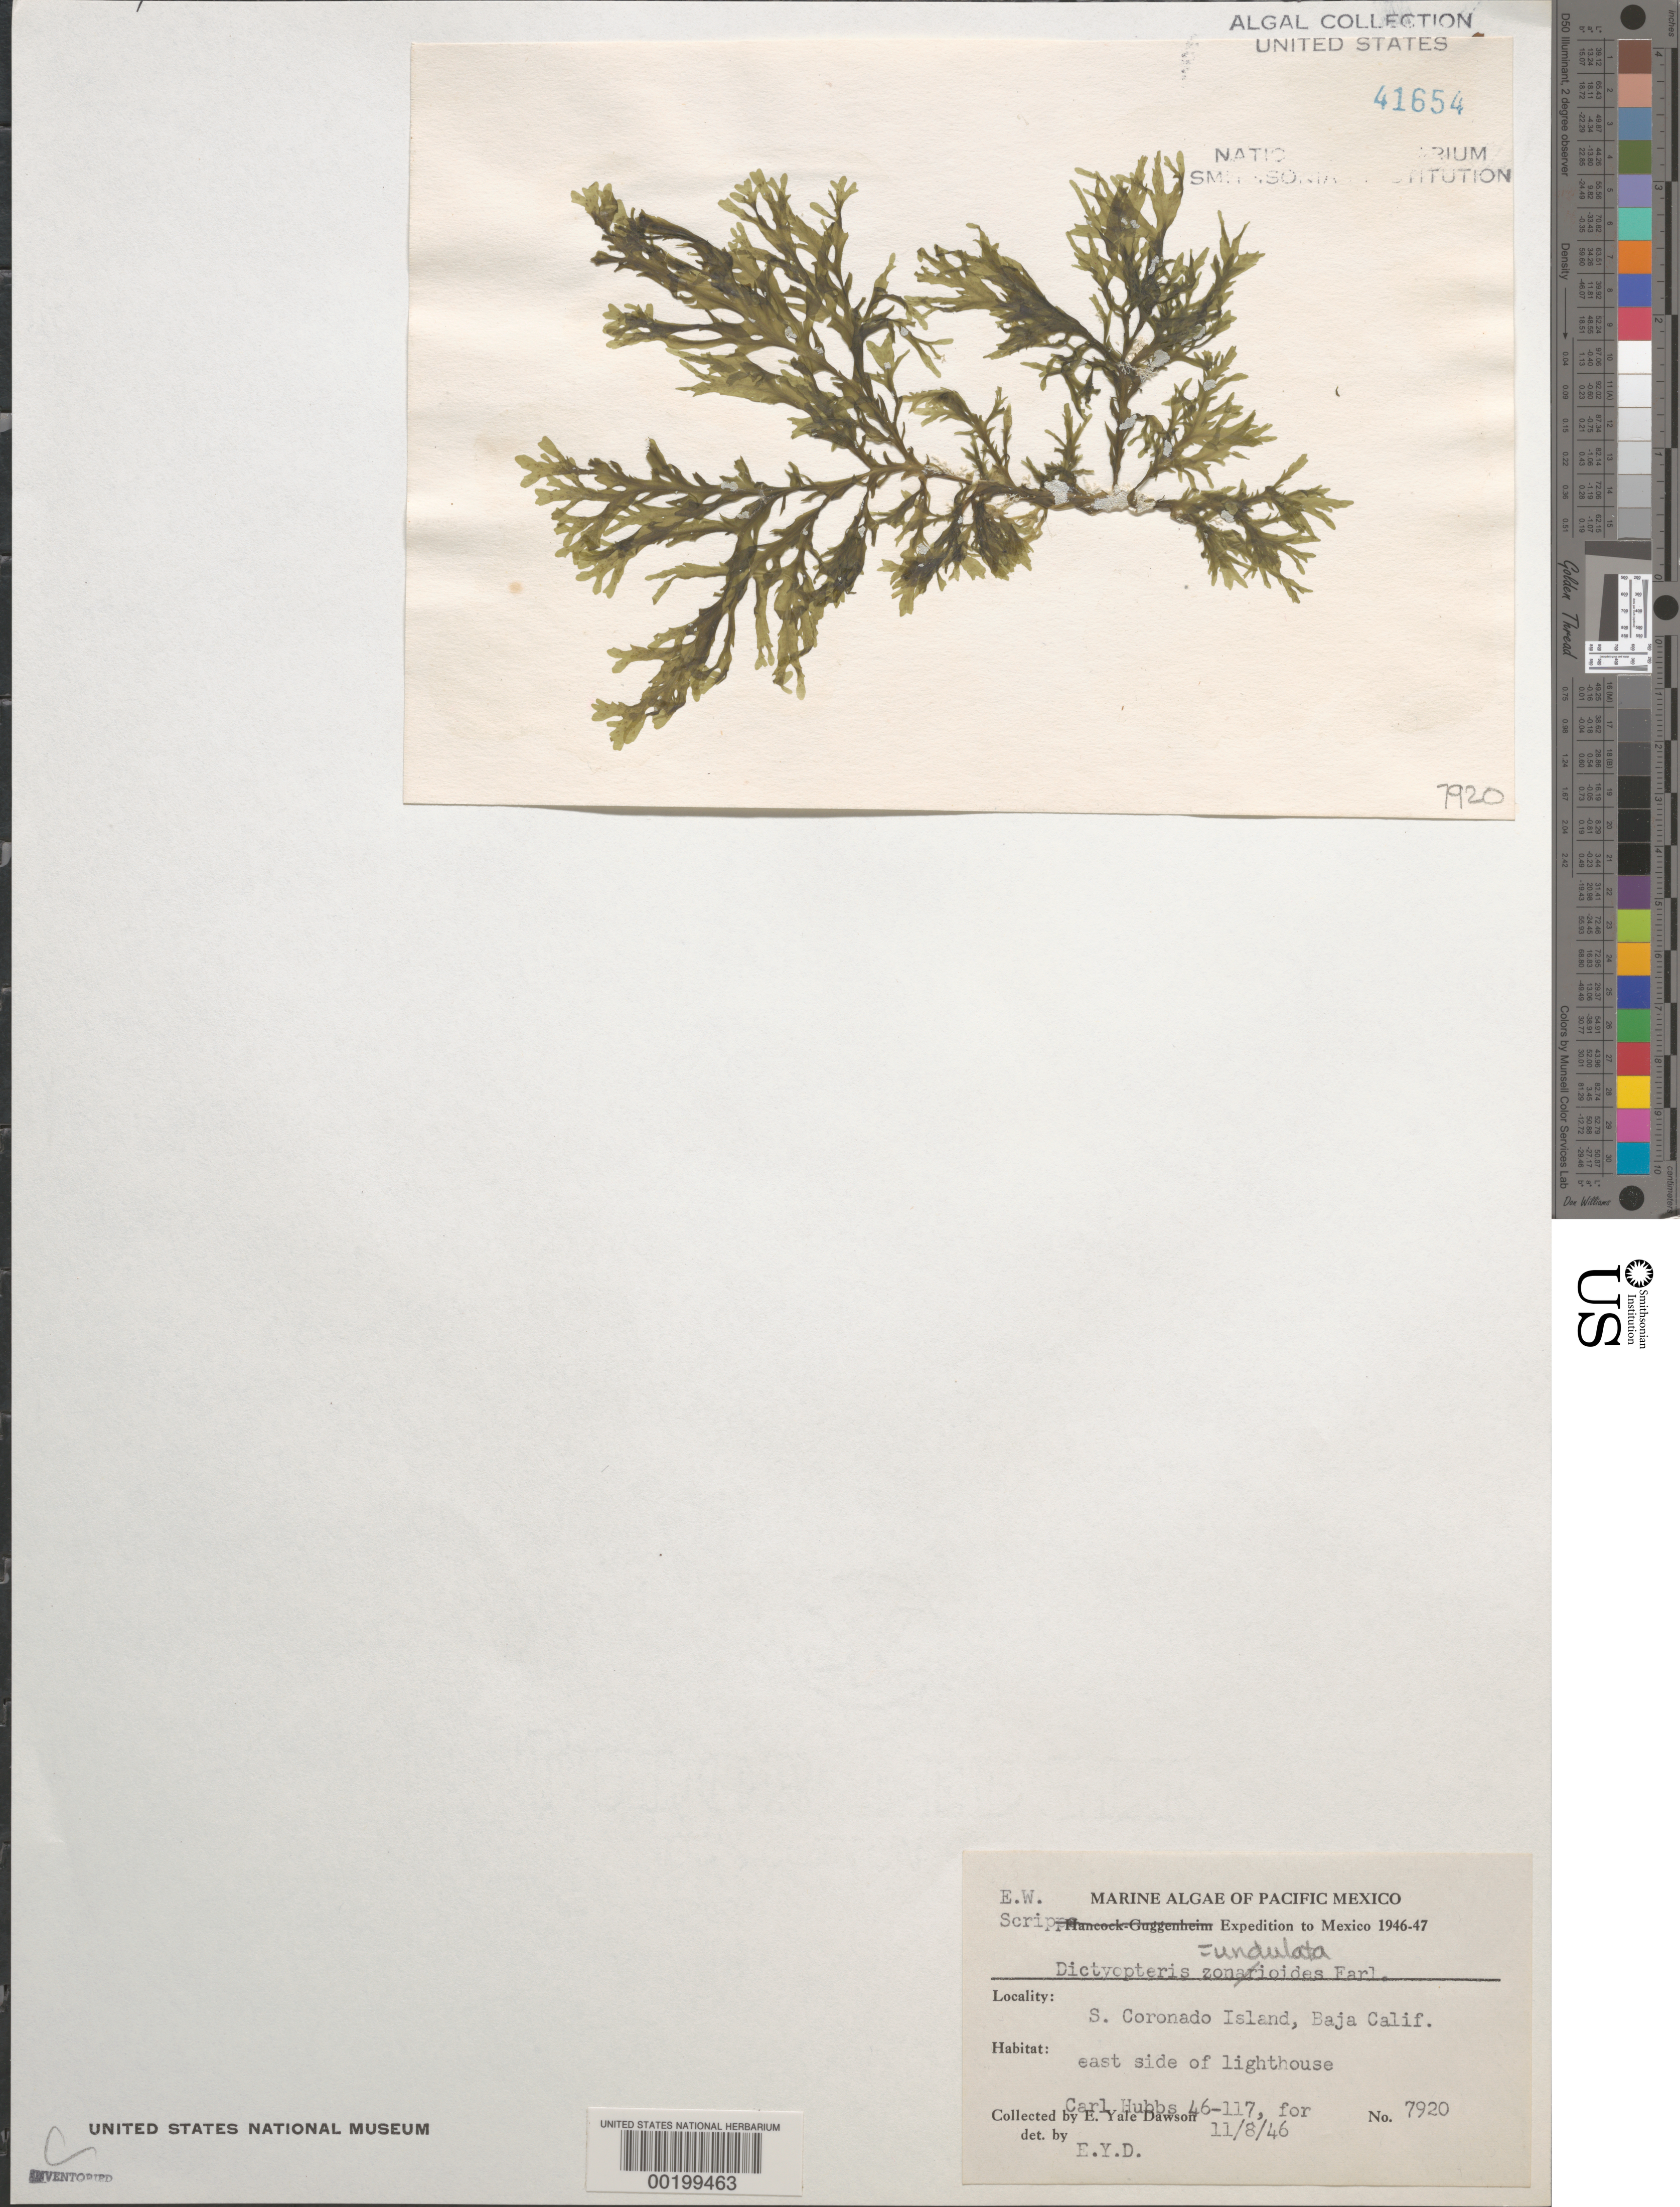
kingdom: Chromista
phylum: Ochrophyta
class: Phaeophyceae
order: Dictyotales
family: Dictyotaceae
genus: Dictyopteris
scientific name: Dictyopteris undulata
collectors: C. Hubbs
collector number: EYD 7920 & HUBBS 46-117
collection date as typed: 08 Nov 1946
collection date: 1946-11-08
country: Mexico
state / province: Baja California Norte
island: Isla Coronado del Sur (South Coronado l.)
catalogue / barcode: US 41654